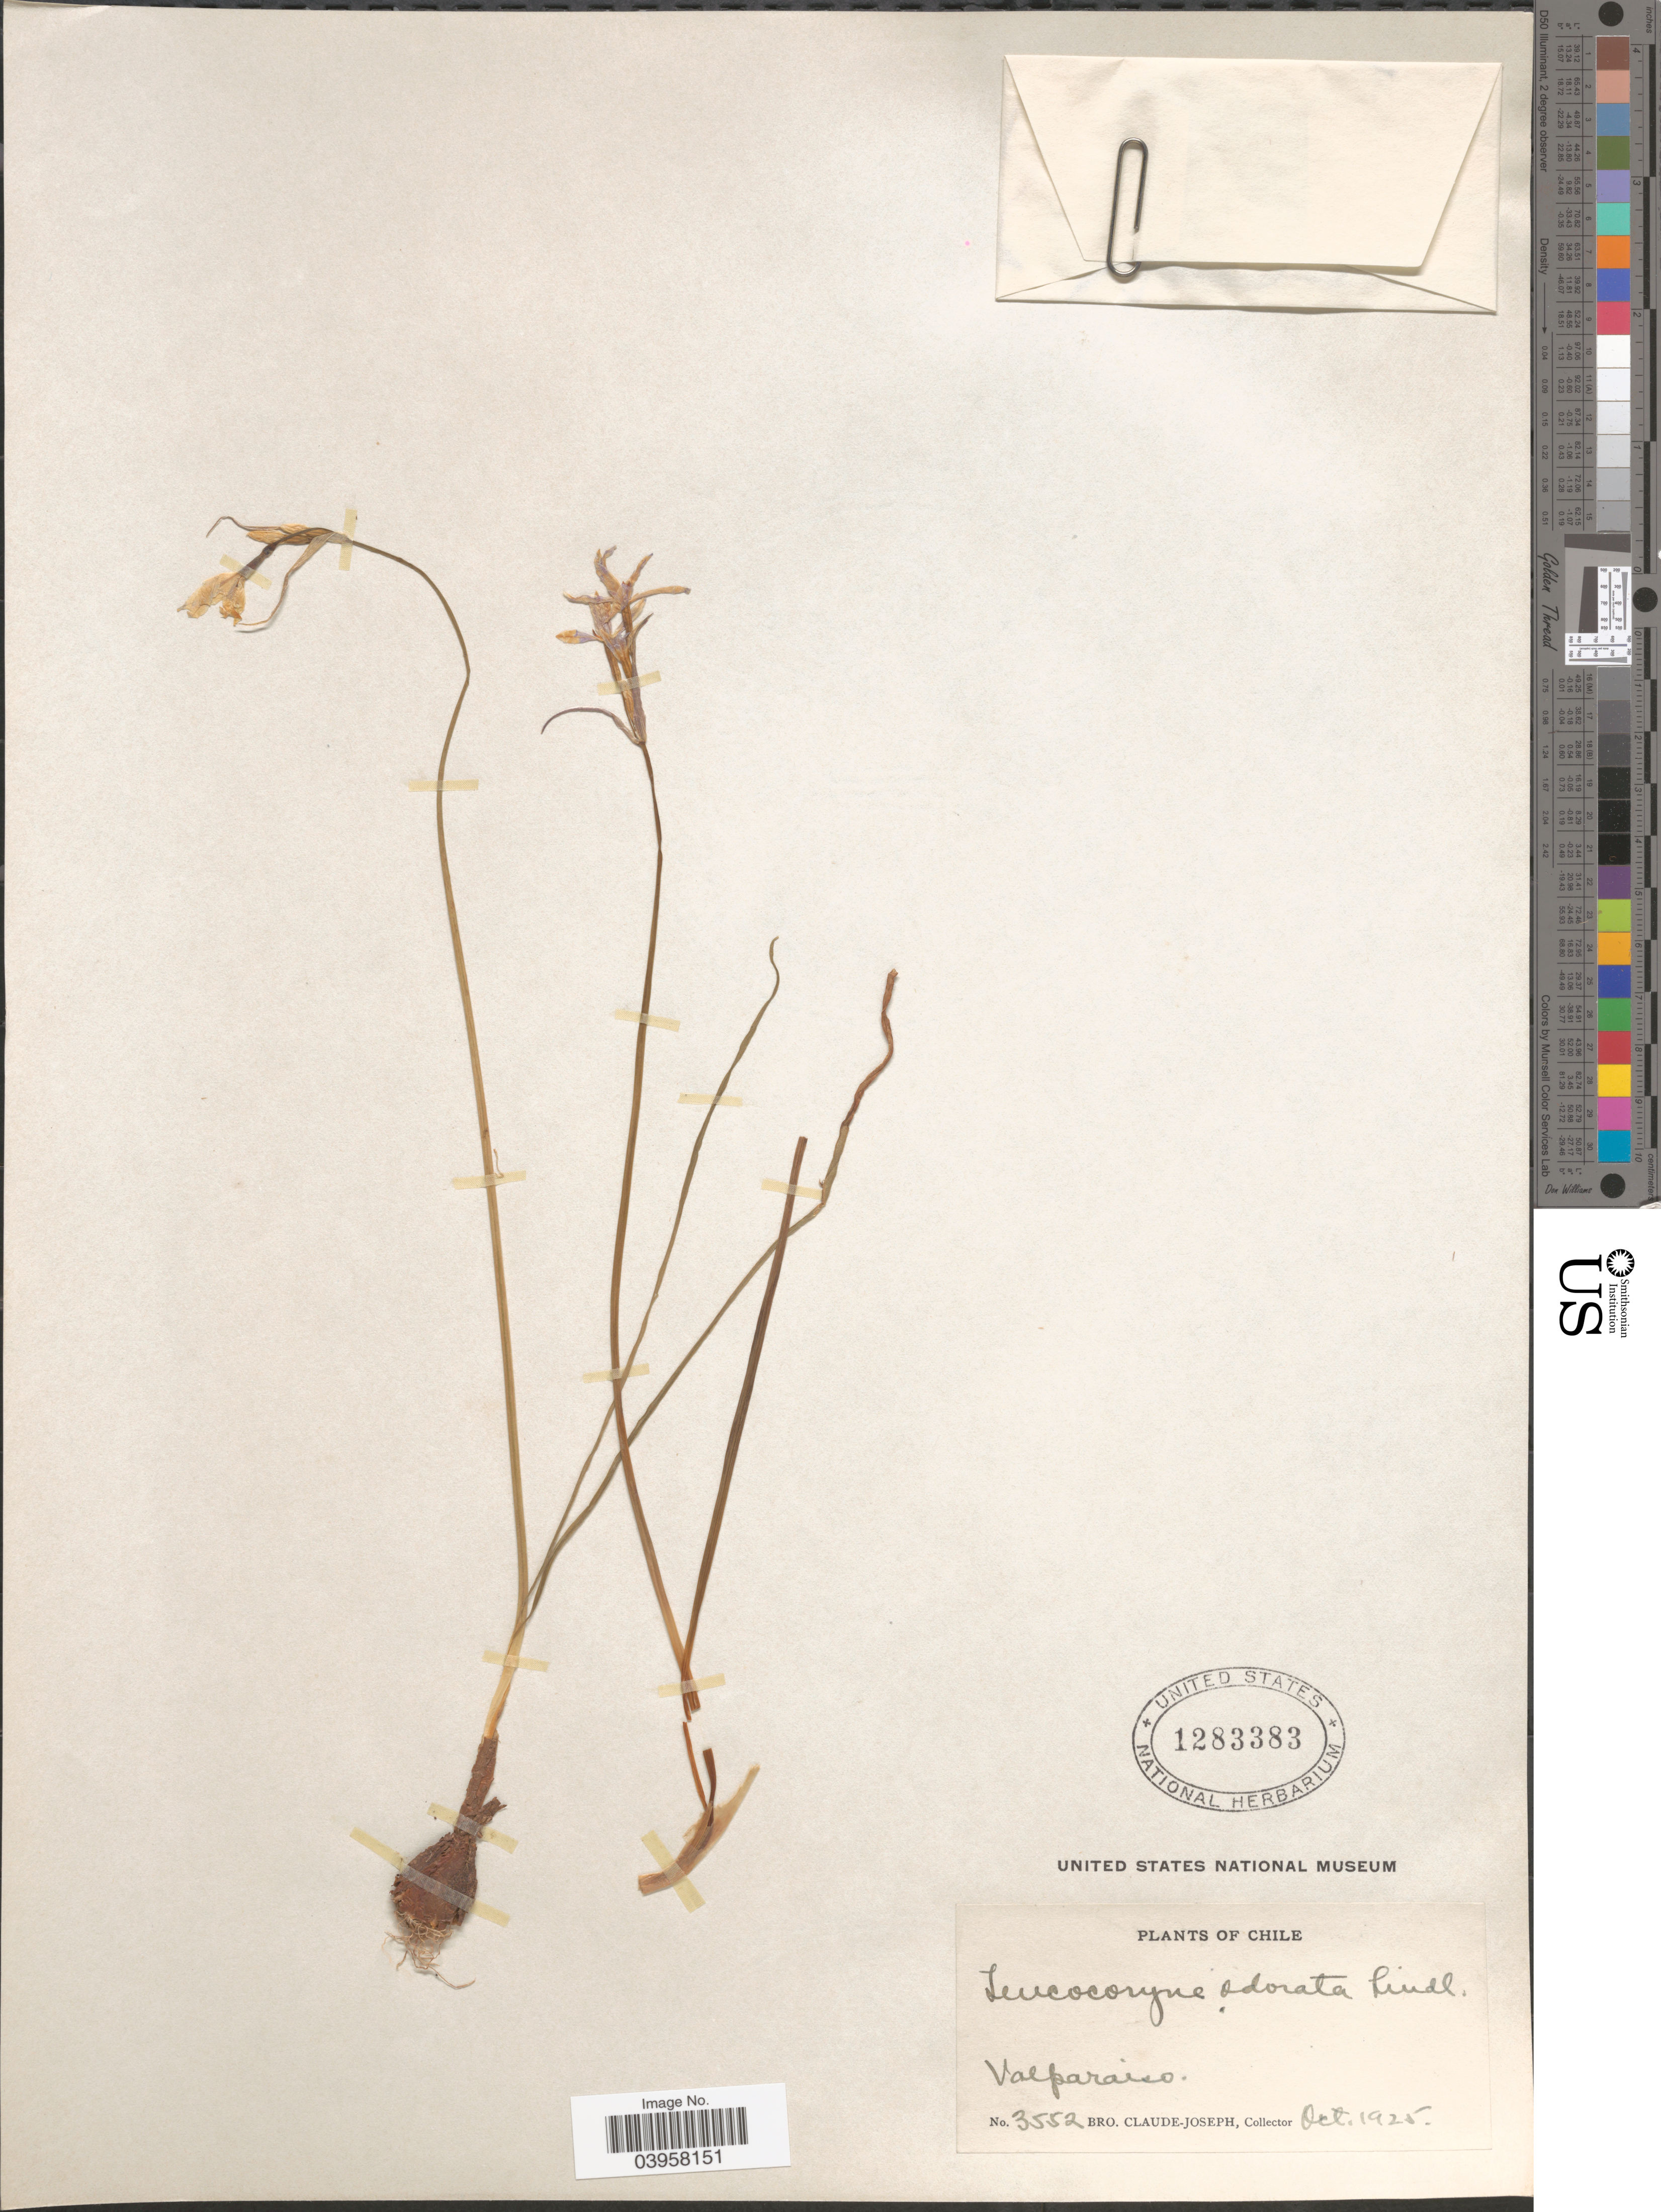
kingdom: Plantae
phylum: Tracheophyta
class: Liliopsida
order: Asparagales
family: Amaryllidaceae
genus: Leucocoryne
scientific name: Leucocoryne odorata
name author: Lindl.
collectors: Bro. Claude-Joseph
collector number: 3552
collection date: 1925-10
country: Chile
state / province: Valparaíso (V)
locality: Valparaiso.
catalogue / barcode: US 1283383